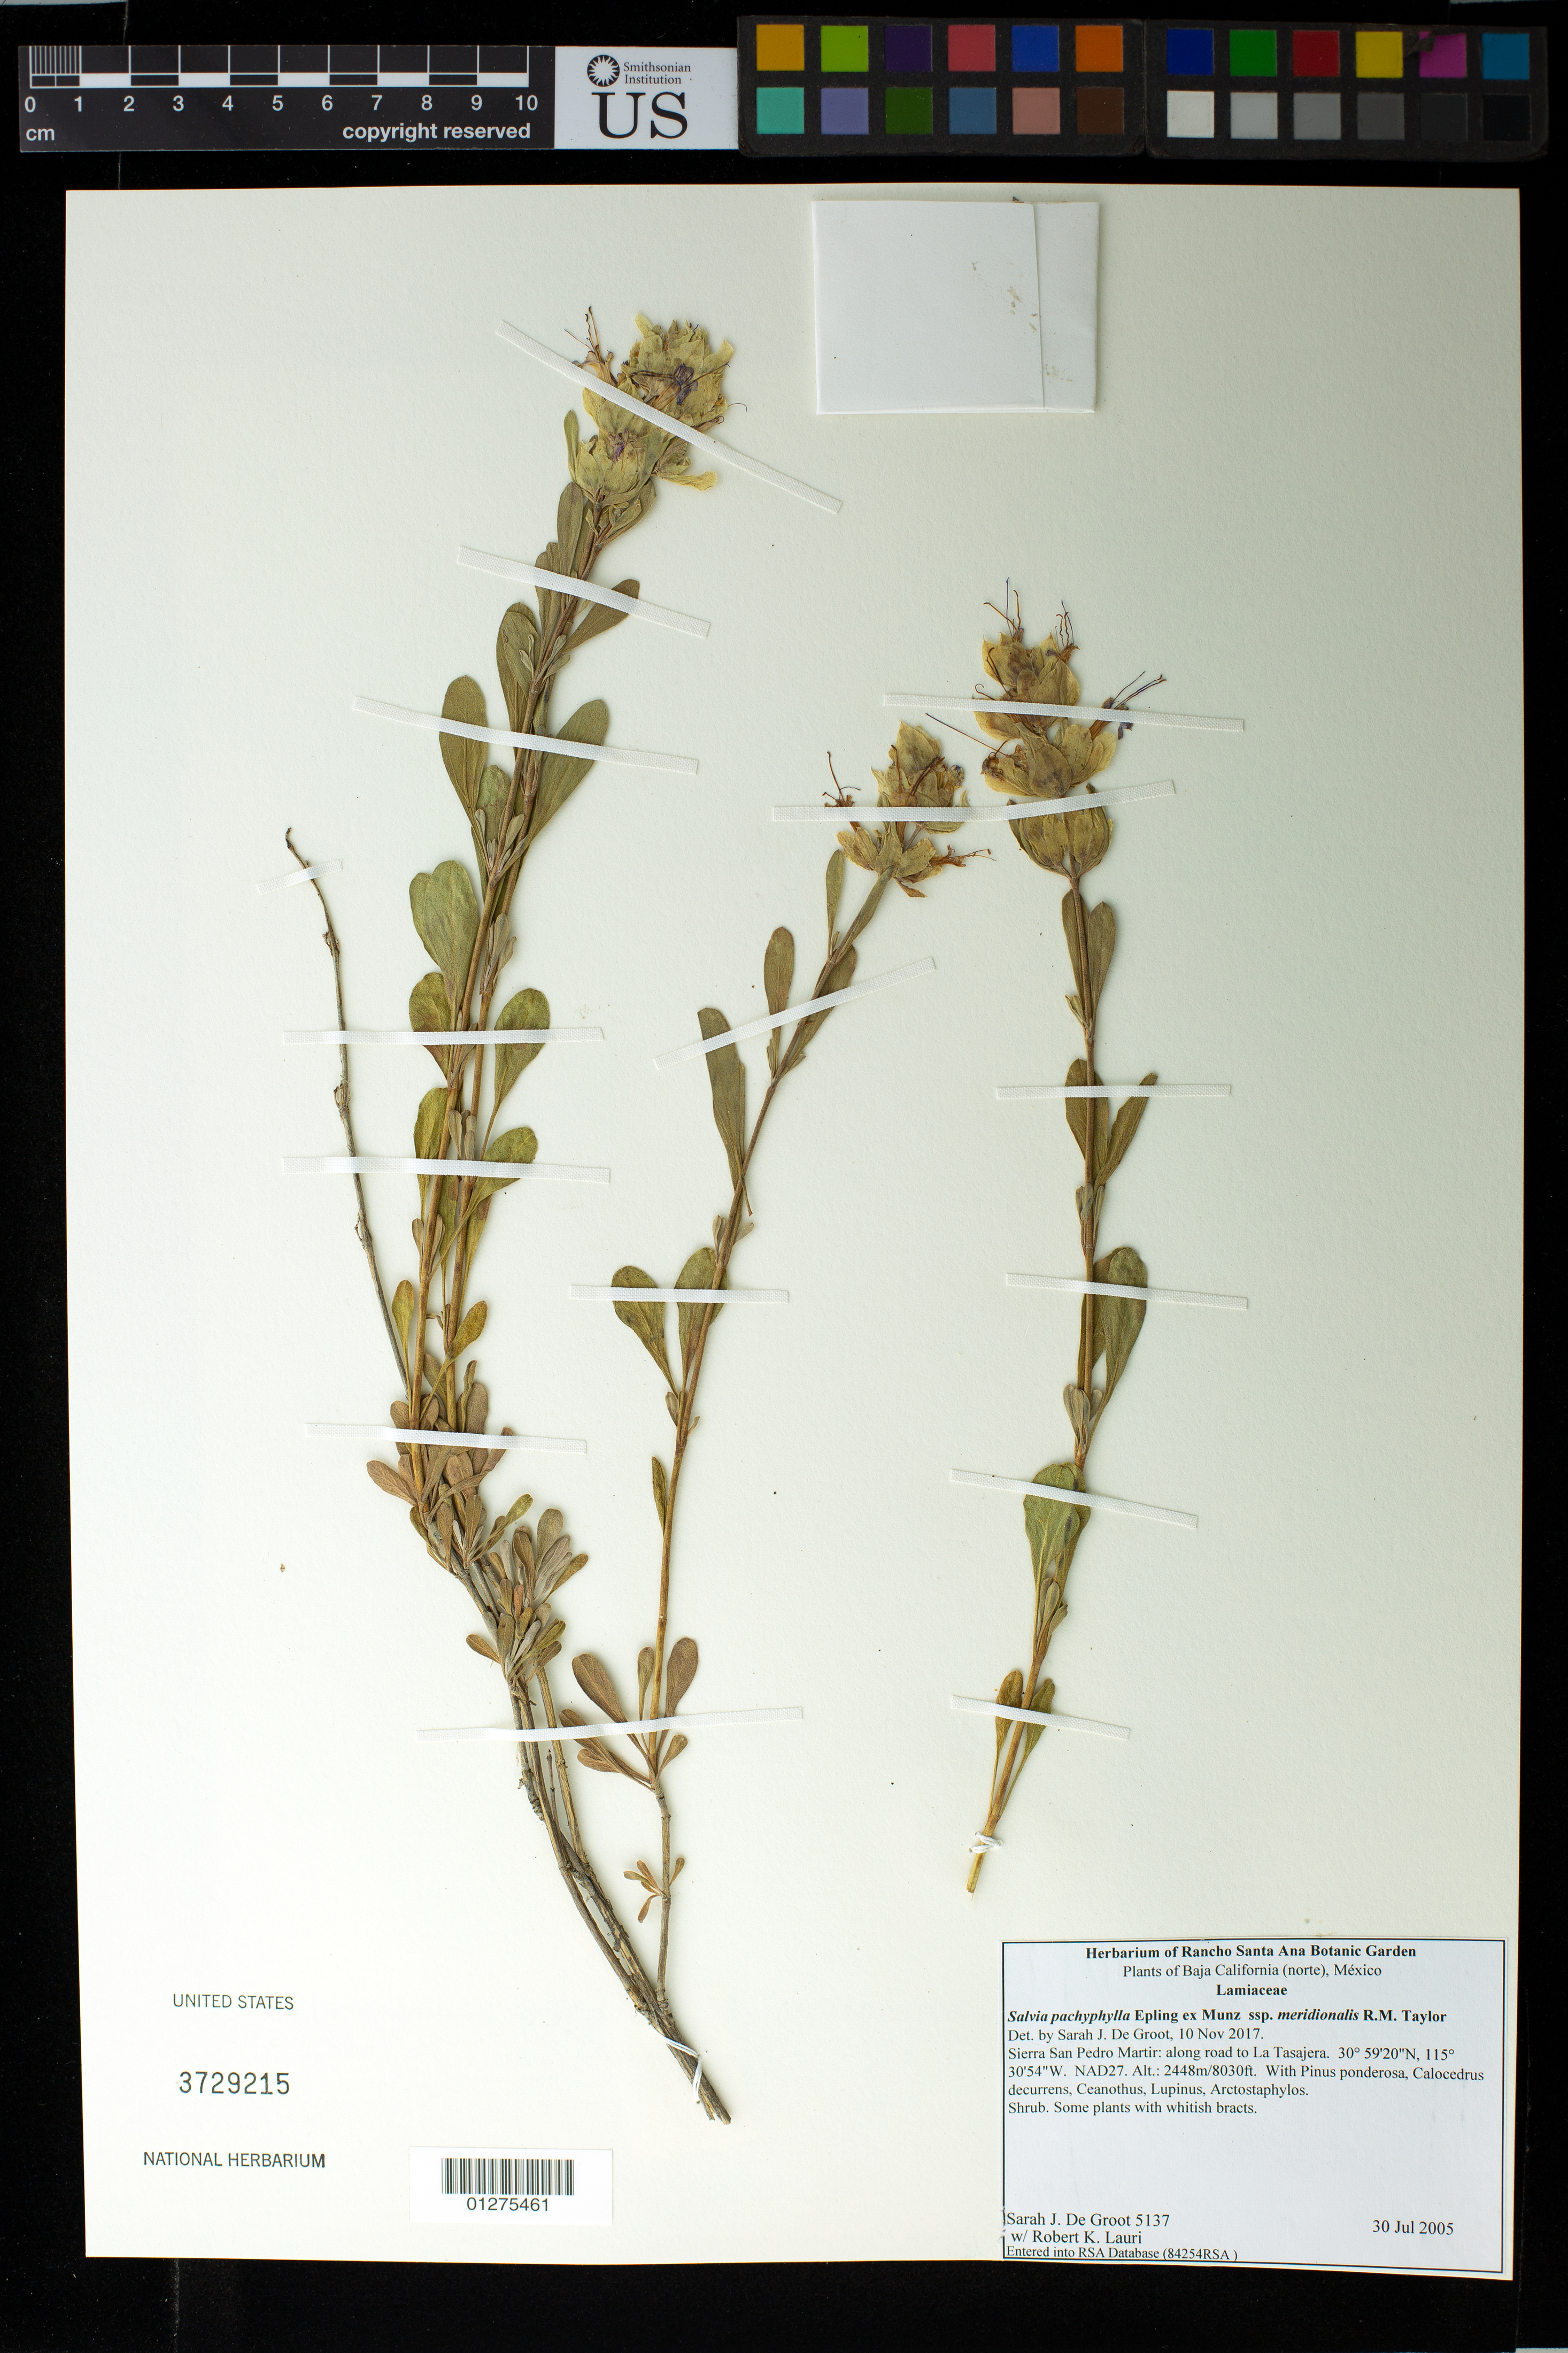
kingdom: Plantae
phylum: Tracheophyta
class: Magnoliopsida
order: Lamiales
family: Lamiaceae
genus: Salvia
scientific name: Salvia pachyphylla subsp. meridionalis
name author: Taylor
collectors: S. De Groot & R. Lauri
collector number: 5137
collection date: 2005-07-30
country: Mexico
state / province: Baja California norte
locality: Sierra San Pedro Martir: along road to La Tasajera. NAD27.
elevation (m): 2448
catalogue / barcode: US 3729215